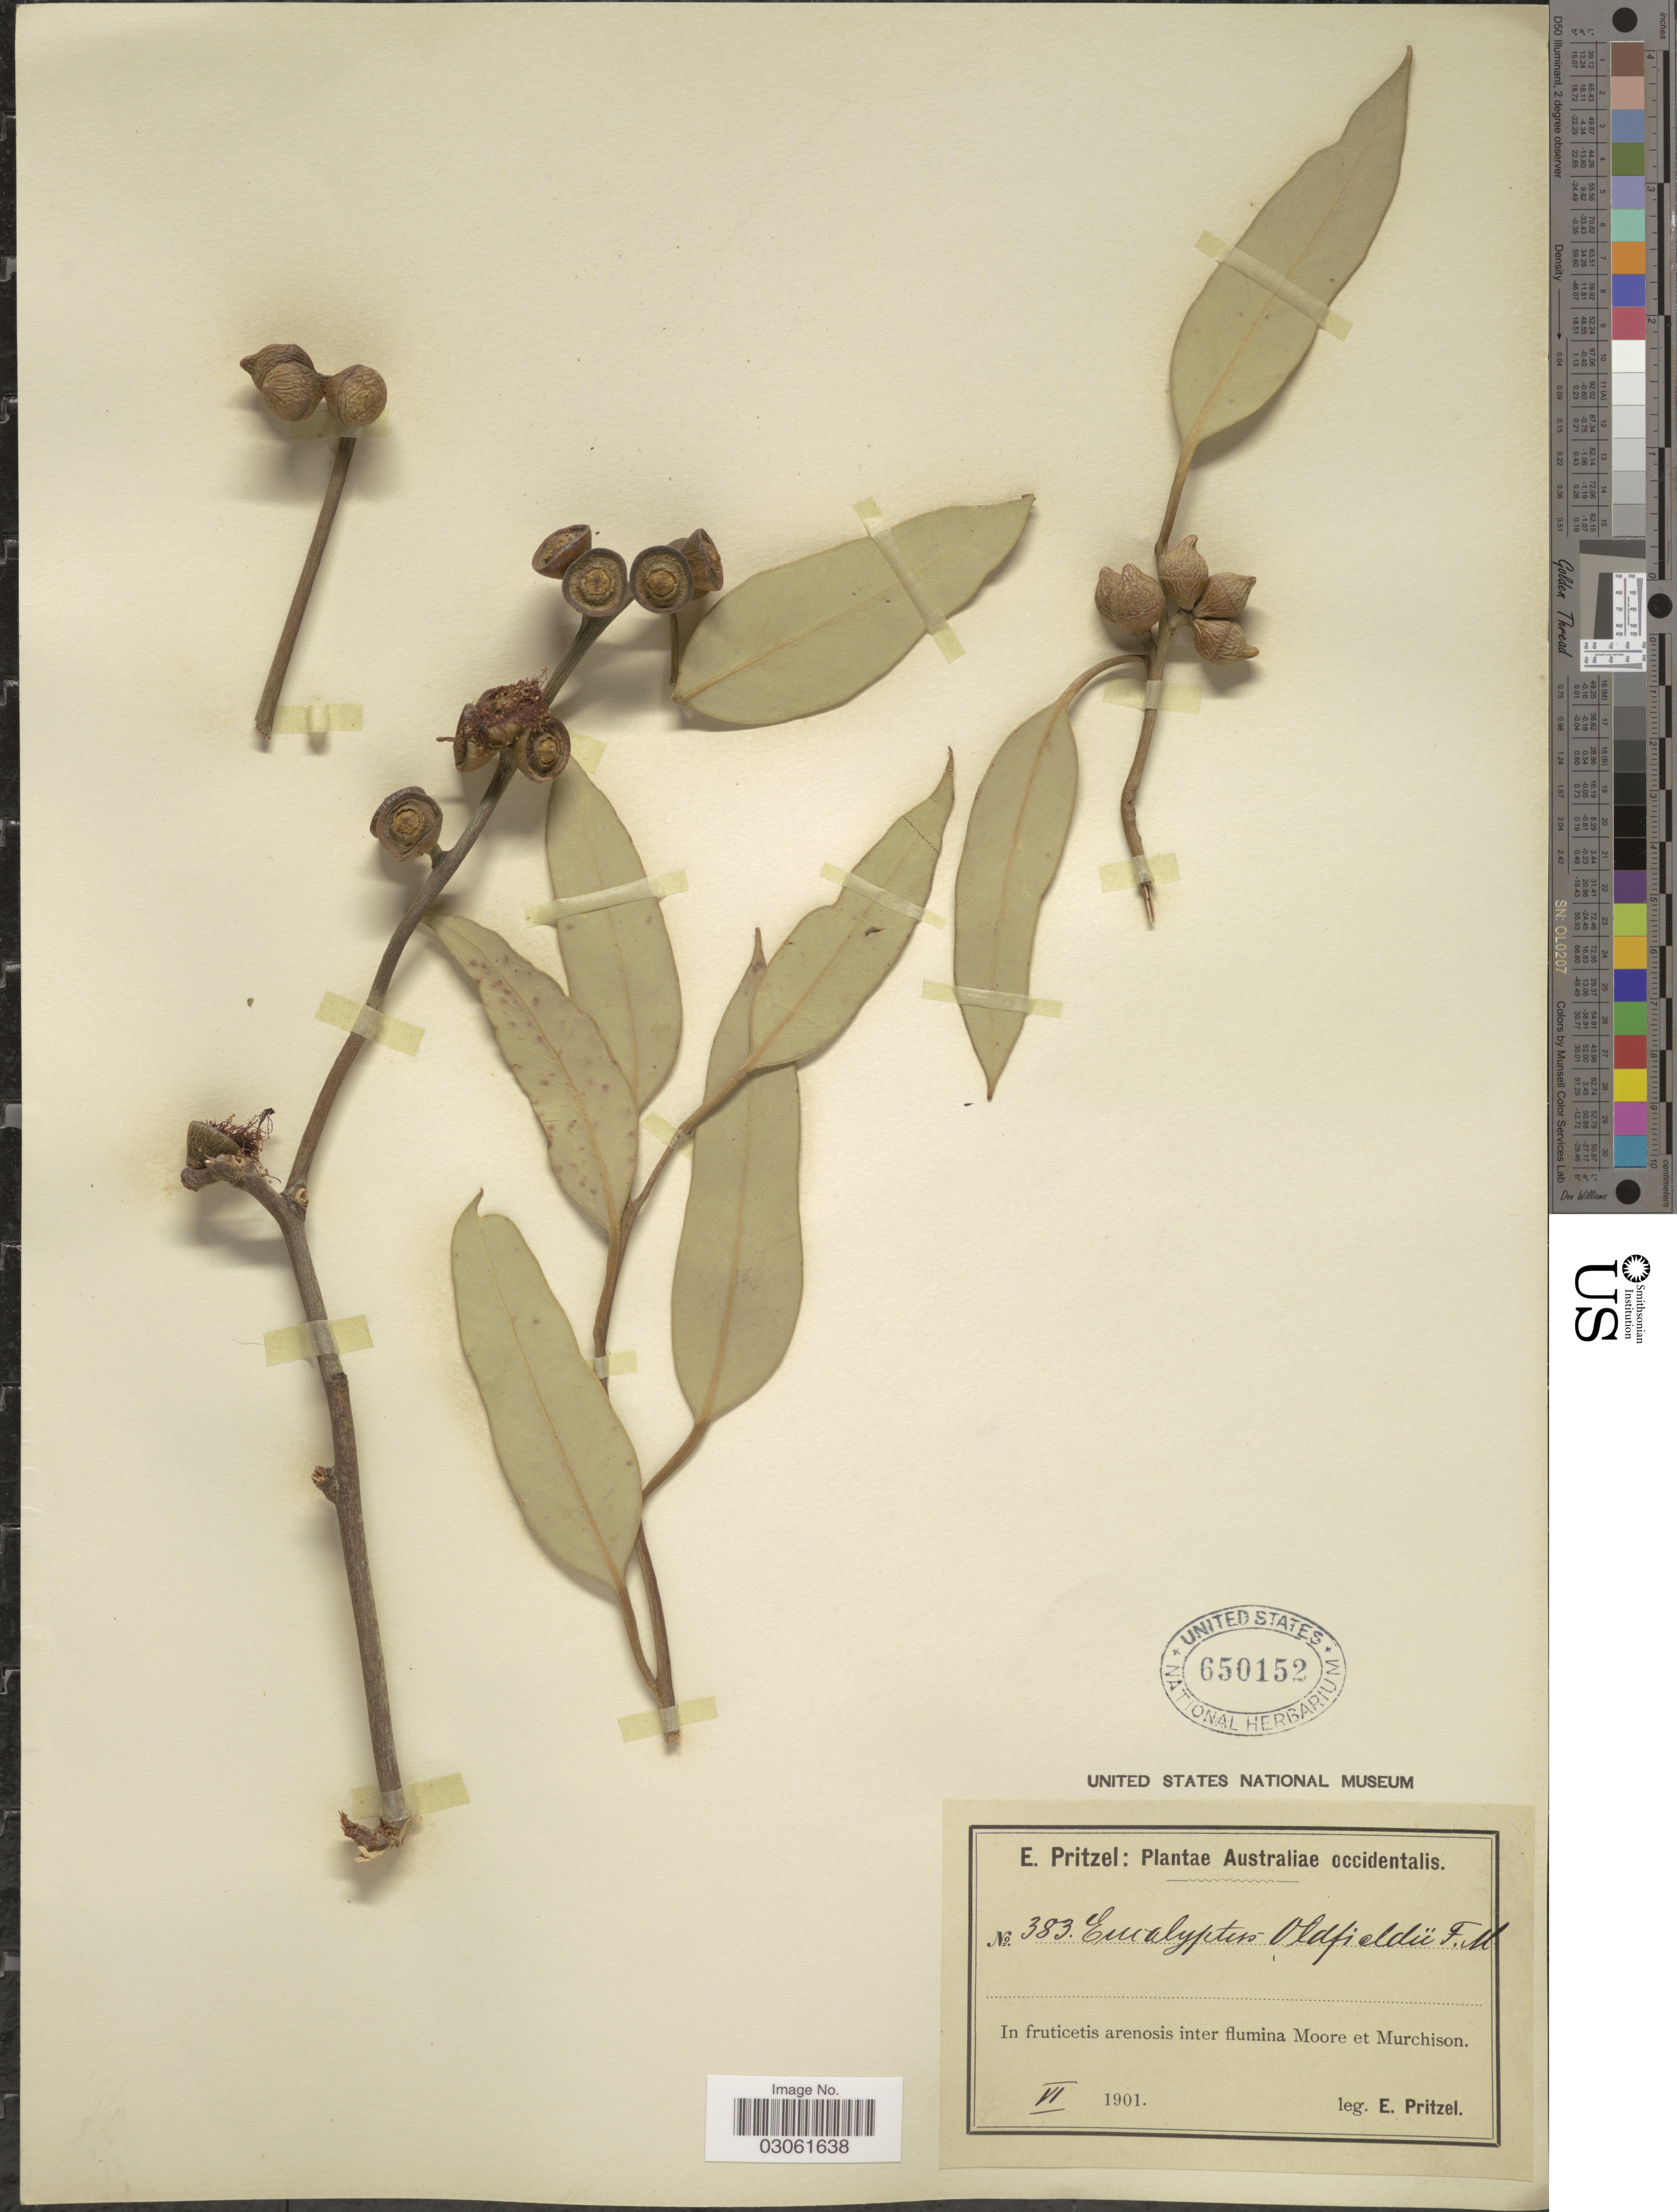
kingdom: Plantae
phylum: Tracheophyta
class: Magnoliopsida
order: Myrtales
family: Myrtaceae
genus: Eucalyptus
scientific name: Eucalyptus oldfieldii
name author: F. Muell.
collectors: E. G. Pritzel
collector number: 383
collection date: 1901-06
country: Australia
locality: Australiae occidentalis. In fruticetis arenosis inter flumina Moore et Murchison.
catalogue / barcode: US 650152